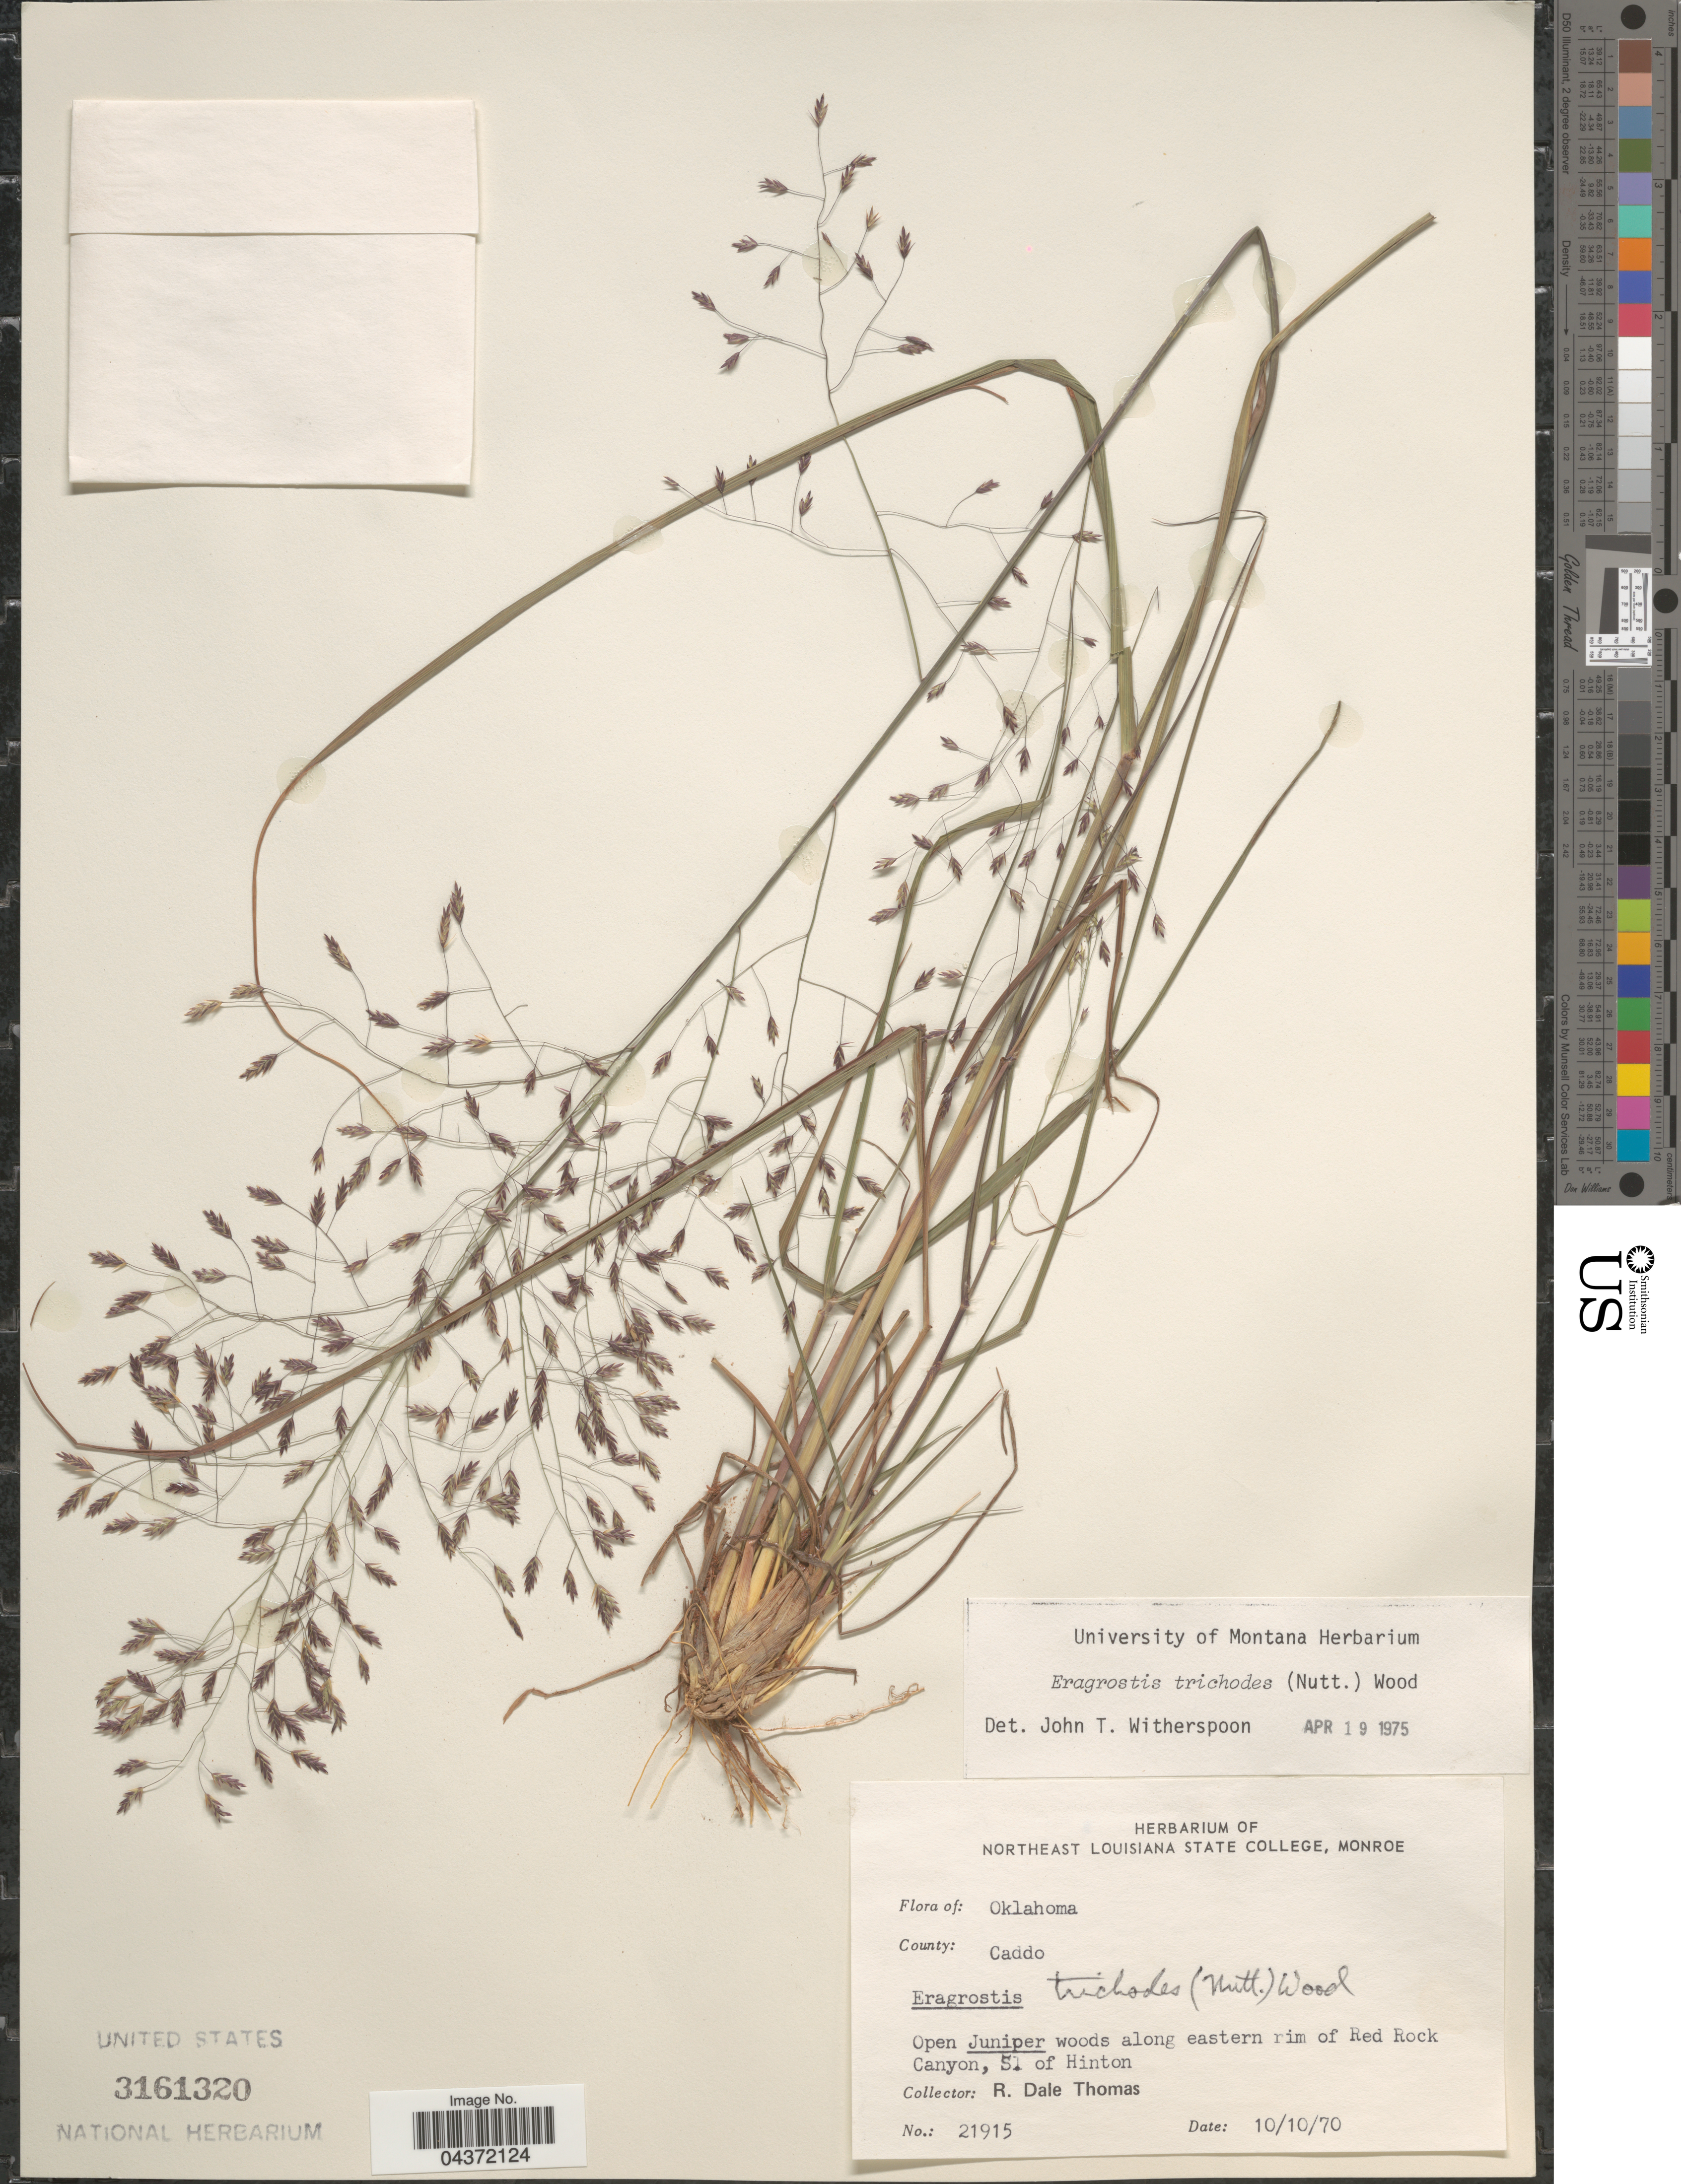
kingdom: Plantae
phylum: Tracheophyta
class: Liliopsida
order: Poales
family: Poaceae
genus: Eragrostis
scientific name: Eragrostis trichodes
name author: (Nutt.) Alph. Wood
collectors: R. Thomas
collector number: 21915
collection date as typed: Transcribed d/m/y: 10/10/70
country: United States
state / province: Oklahoma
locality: County: Caddo. Open Juniper woods along eastern rim of Red Rock Canyon, S of Hinton.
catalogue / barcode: US 3161320